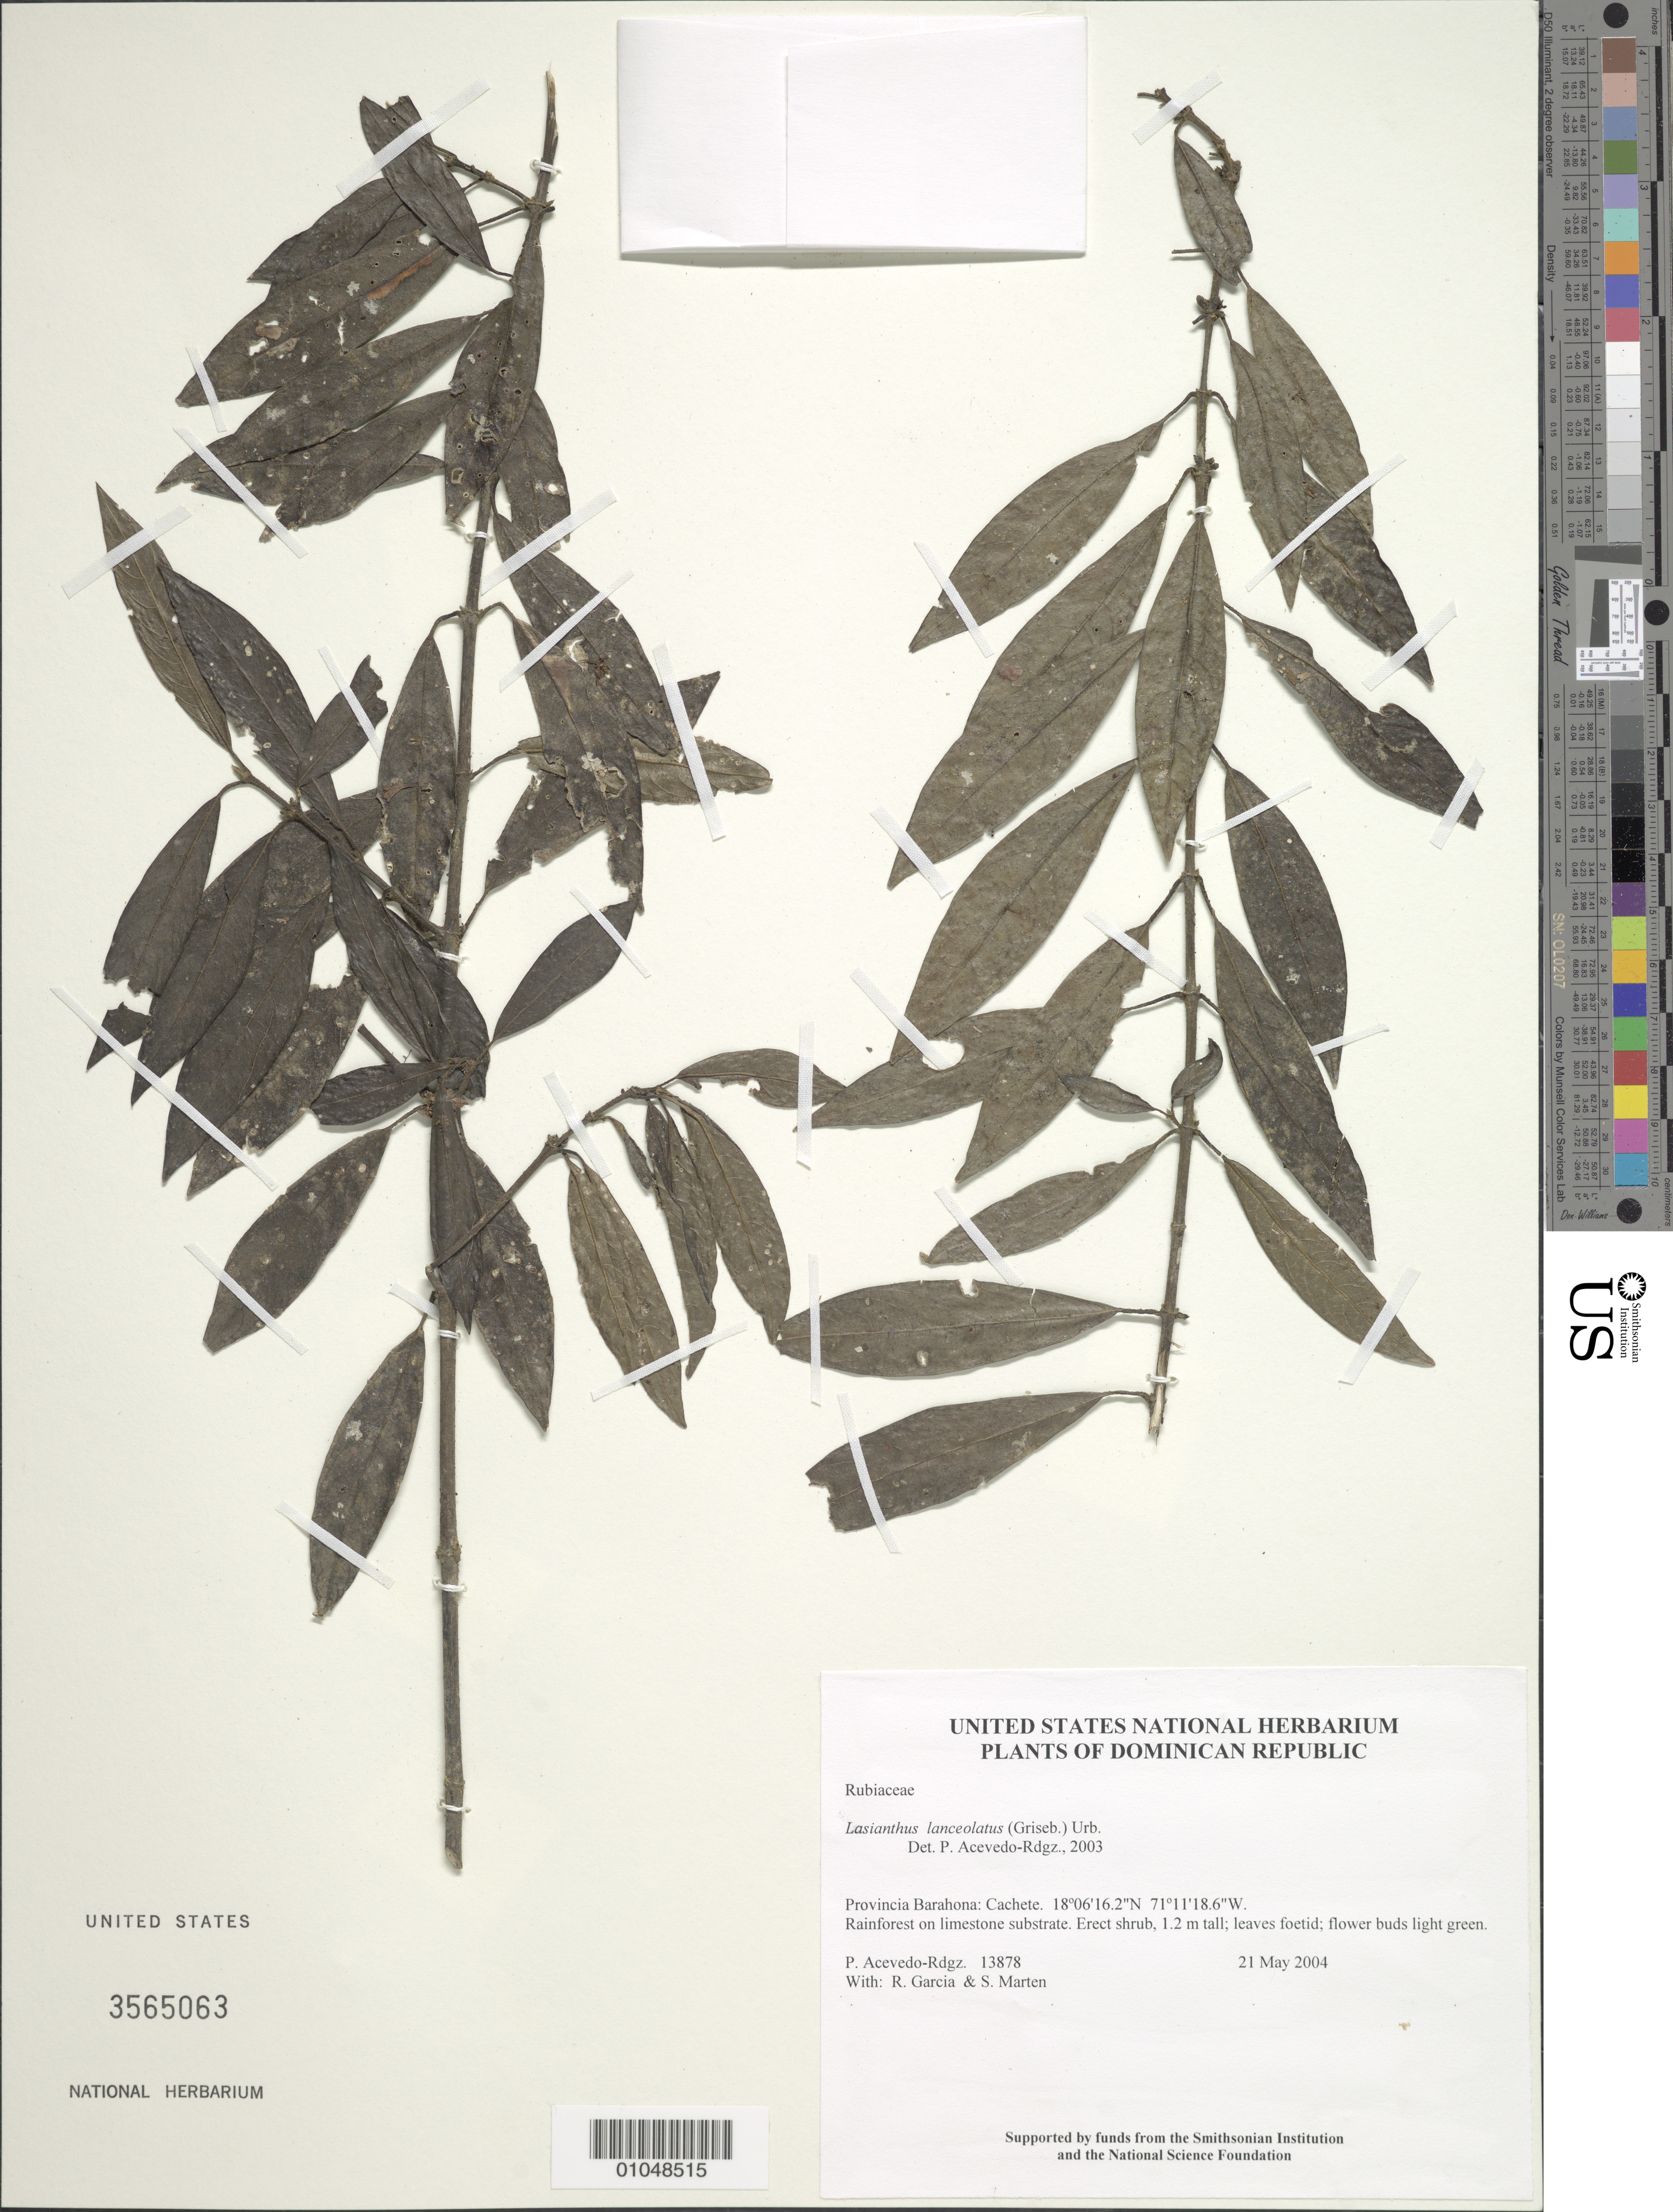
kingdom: Plantae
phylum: Tracheophyta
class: Magnoliopsida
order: Gentianales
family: Rubiaceae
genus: Lasianthus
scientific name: Lasianthus lanceolatus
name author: (Griseb.) Urb.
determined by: Acevedo-Rodríguez, P., (BOT), Smithsonian Institution - National Museum of Natural History (UNITED STATES)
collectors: P. Acevedo-Rodr., R. G. García & S. Marten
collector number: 13878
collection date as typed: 21 May 2004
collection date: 2004-05-21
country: Dominican Republic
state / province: Barahona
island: Hispaniola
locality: Cachete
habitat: Rainforest on limestone substrate.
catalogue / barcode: US 3565063